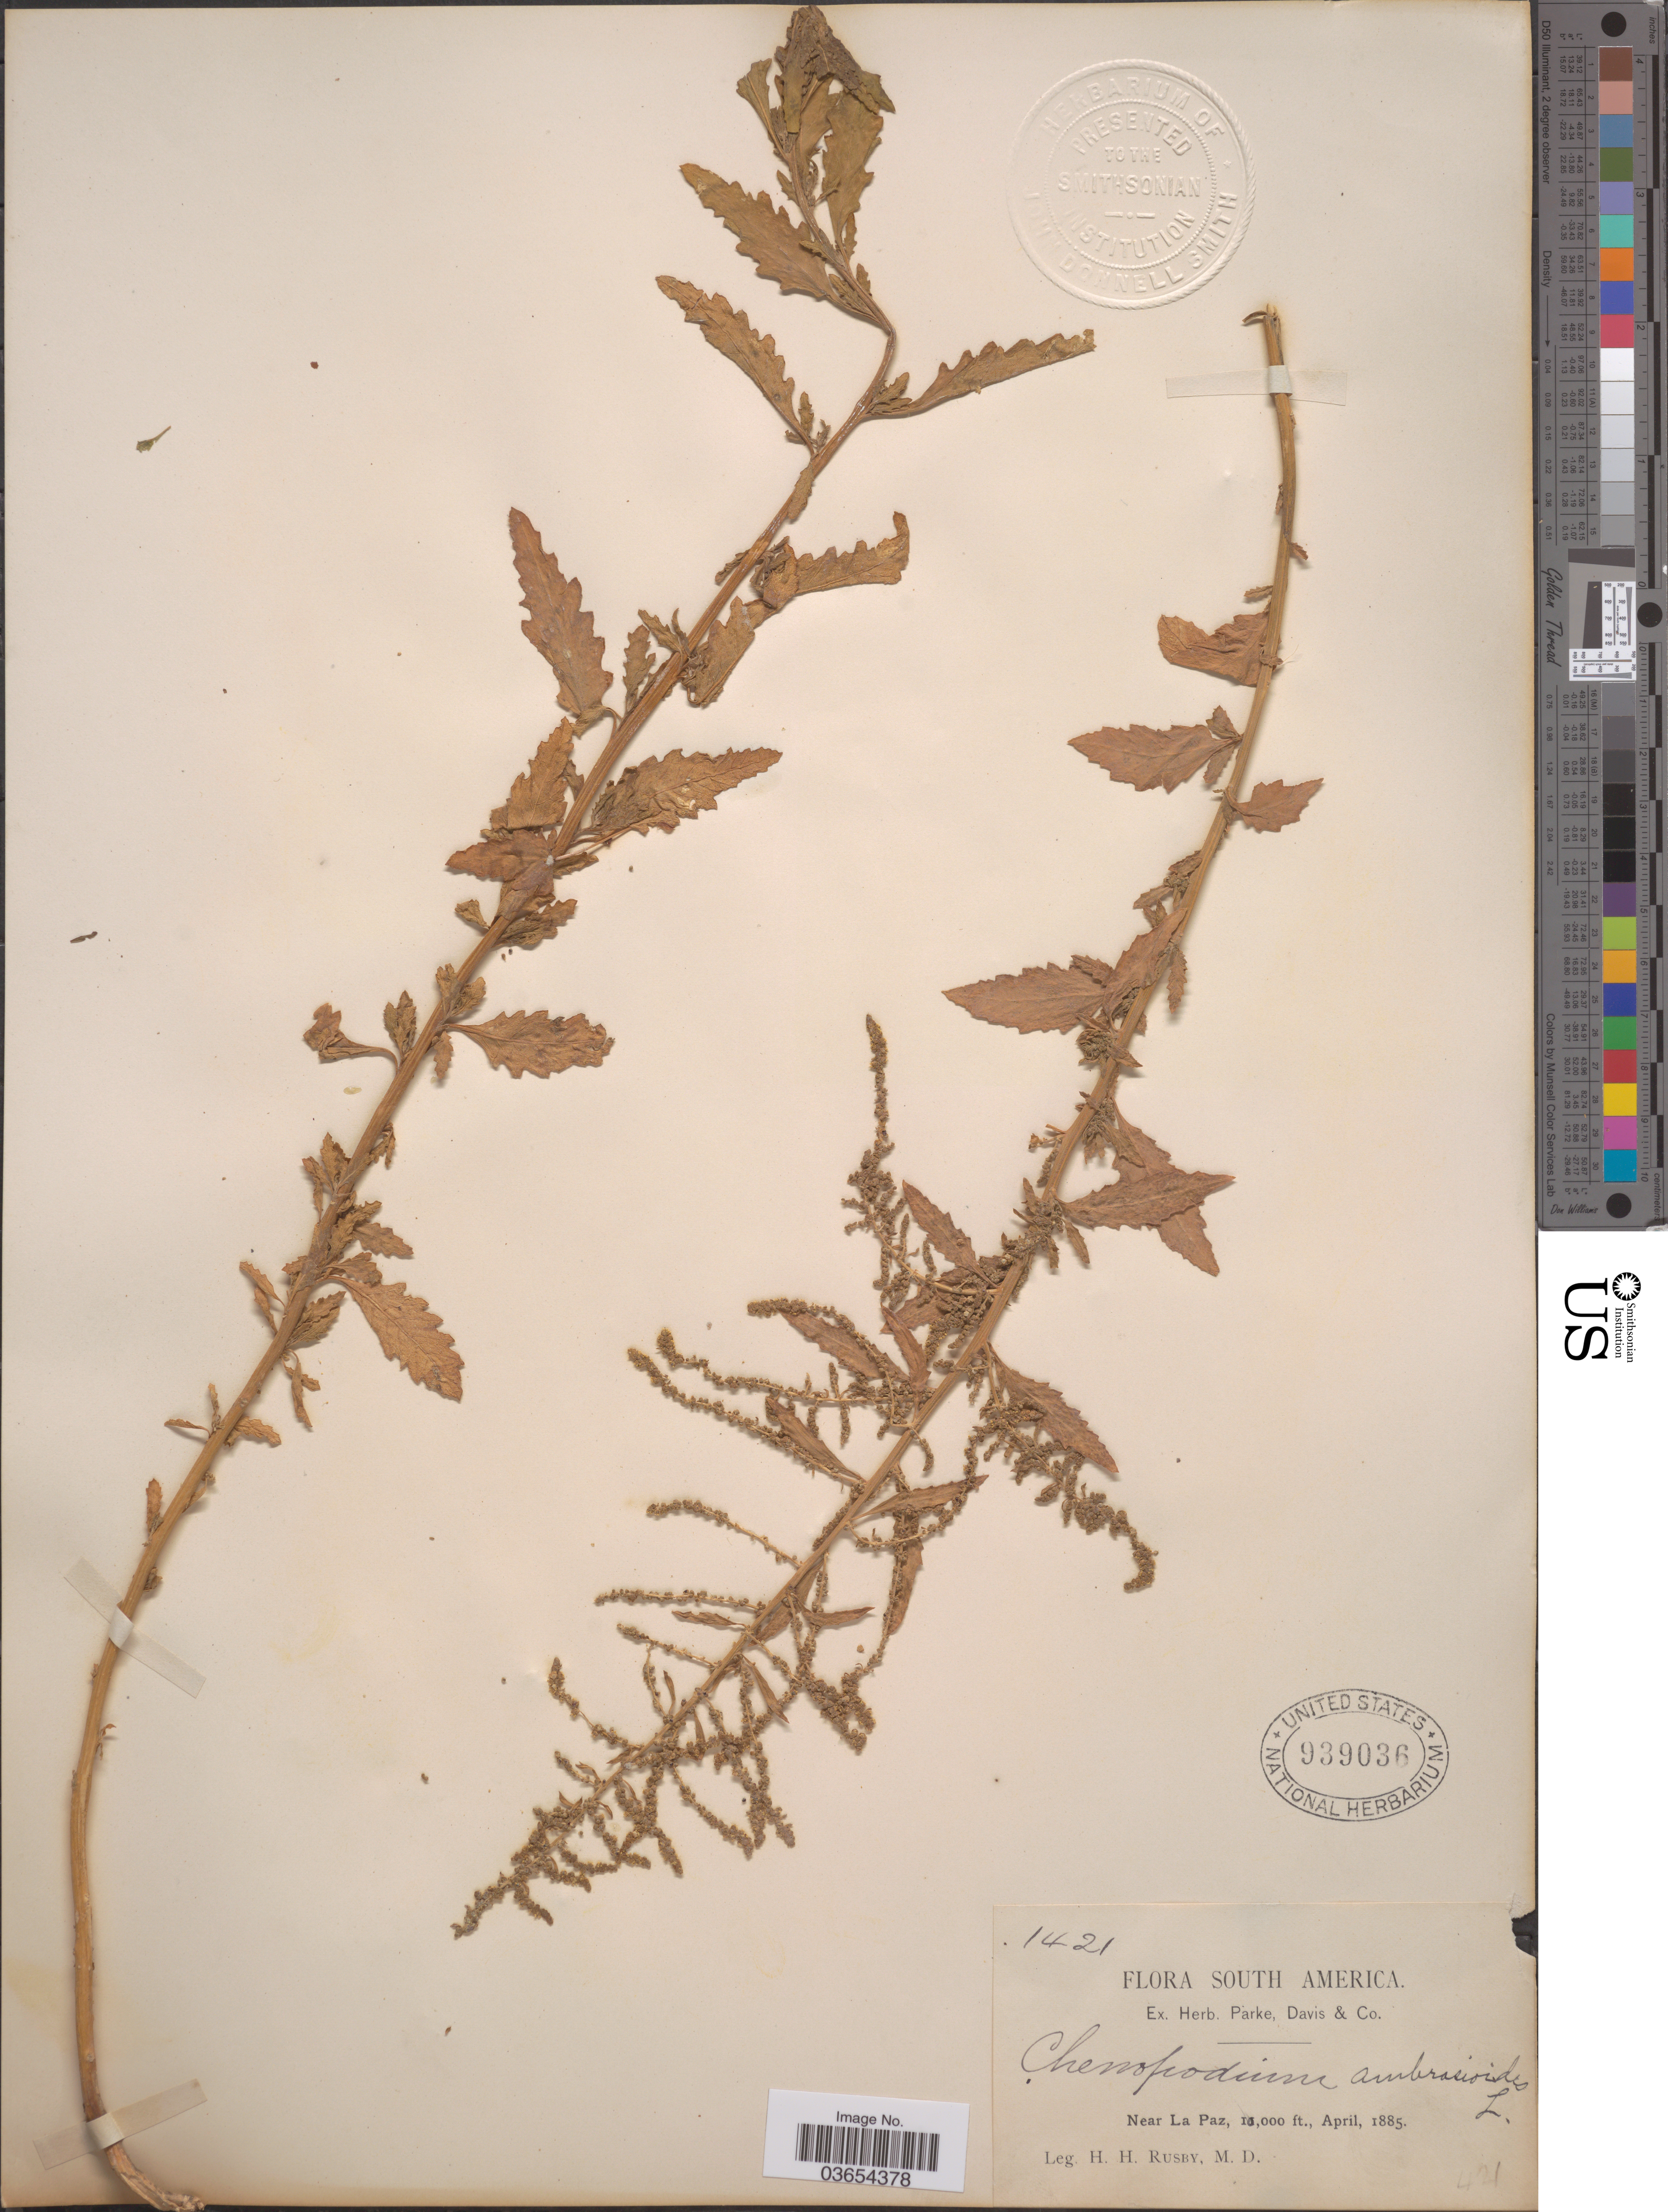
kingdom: Plantae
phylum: Tracheophyta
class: Magnoliopsida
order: Caryophyllales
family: Amaranthaceae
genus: Chenopodium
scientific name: Chenopodium ambrosioides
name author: L.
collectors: H. H. Rusby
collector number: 1421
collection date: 1885-04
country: Bolivia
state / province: La Paz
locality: Near La Paz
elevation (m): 3048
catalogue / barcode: US 939036